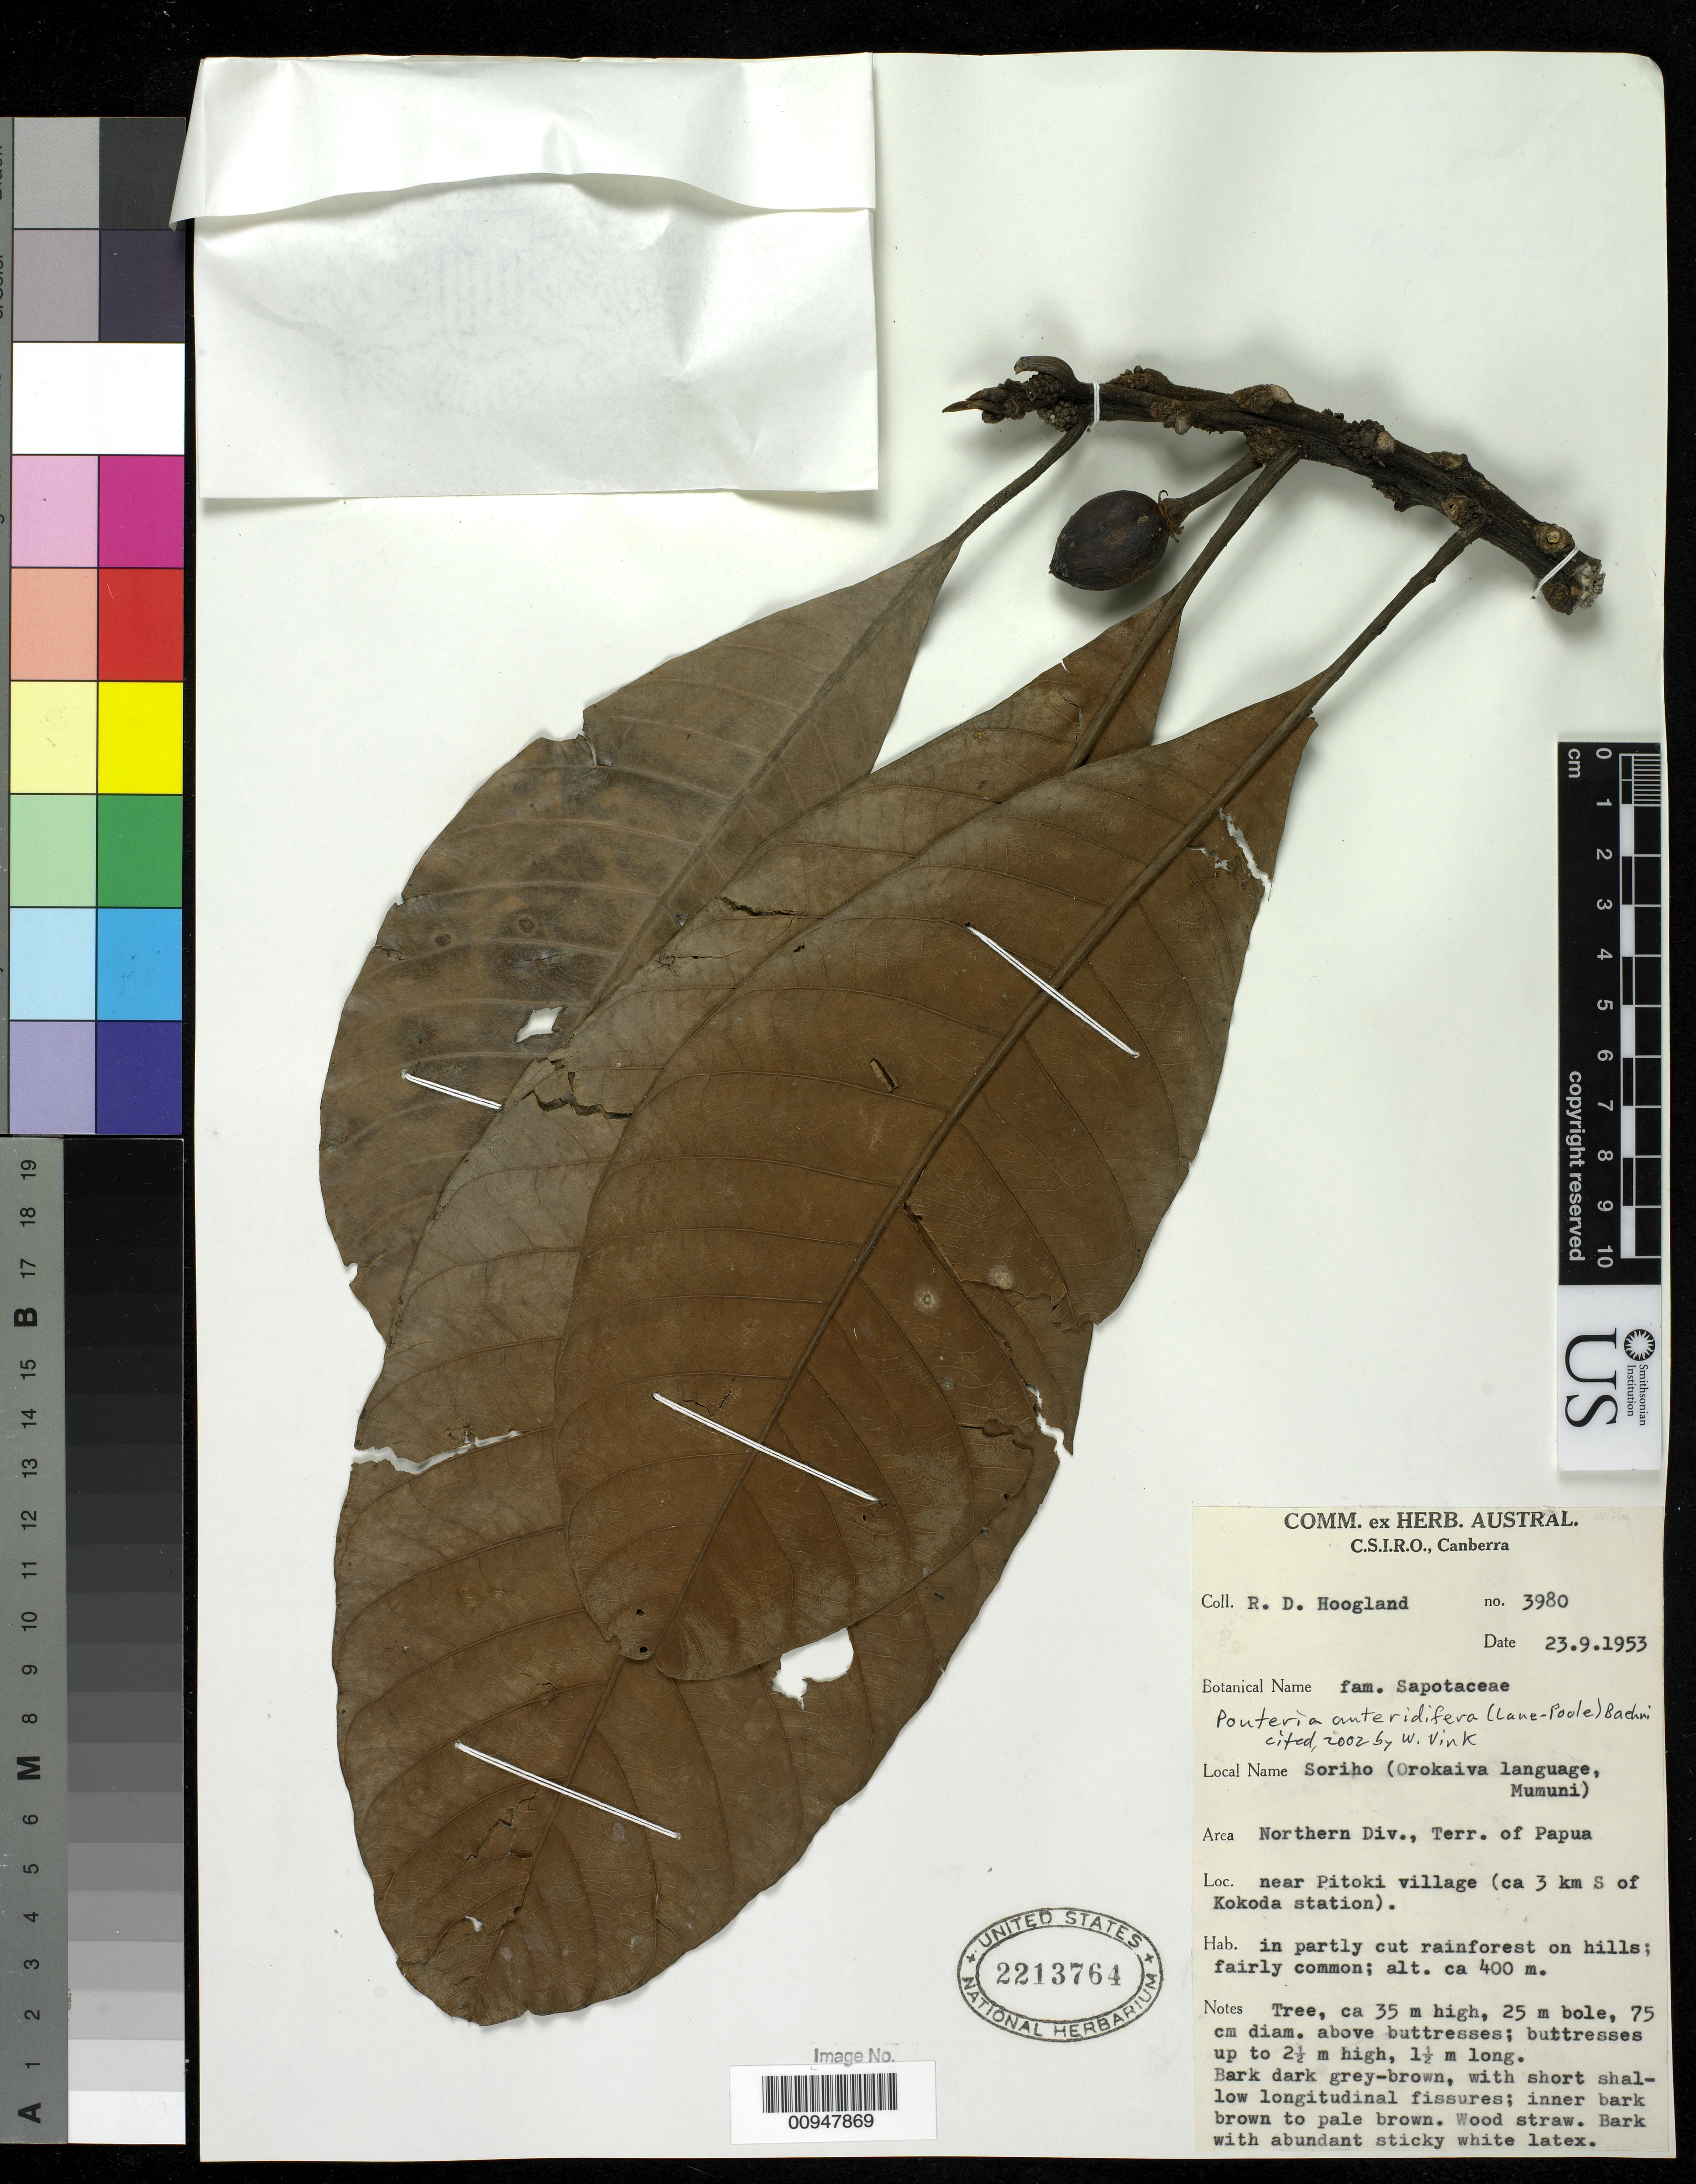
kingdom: Plantae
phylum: Tracheophyta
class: Magnoliopsida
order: Ericales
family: Sapotaceae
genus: Pouteria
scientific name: Pouteria anteridifera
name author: (C.T. White & W.D. Francis) Baehni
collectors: R. D. Hoogland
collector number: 3980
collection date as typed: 23 Sep 1953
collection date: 1953-09-23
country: Papua New Guinea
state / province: Northern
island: New Guinea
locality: Near Pitoki village, ca. 3 km's S. of Kokoda station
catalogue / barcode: US 2213764